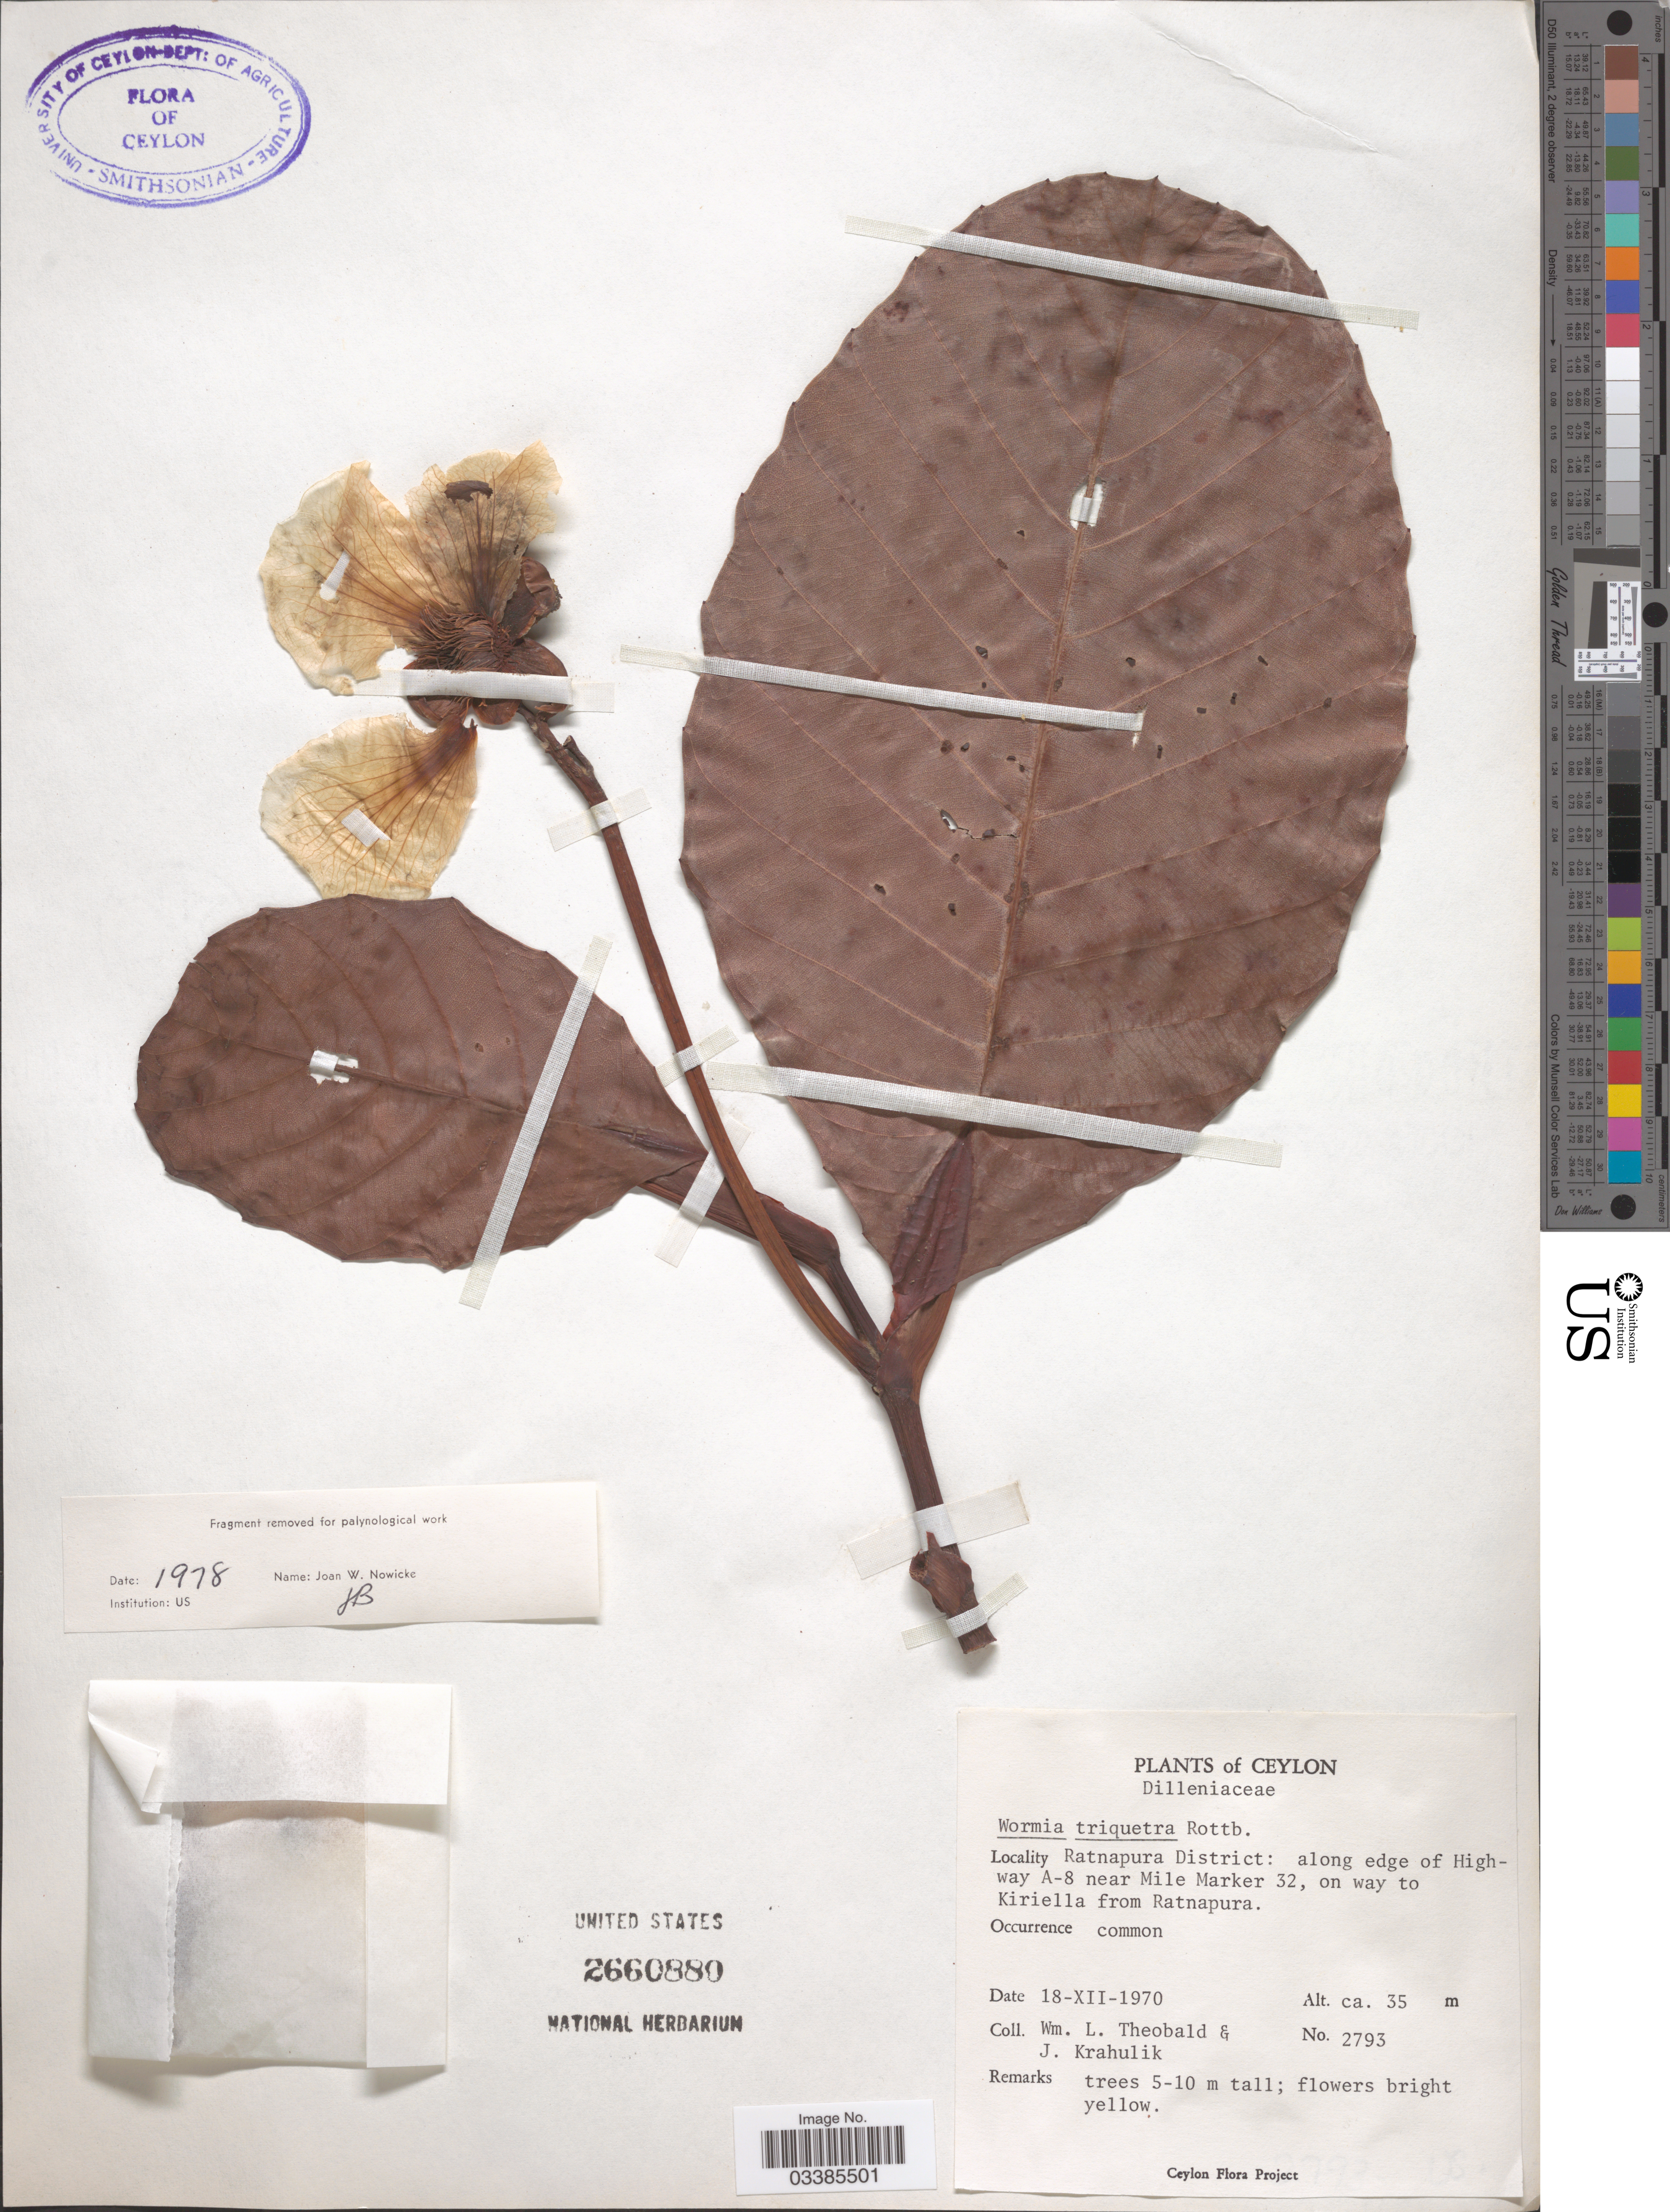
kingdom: Plantae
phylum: Tracheophyta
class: Magnoliopsida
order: Dilleniales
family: Dilleniaceae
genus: Dillenia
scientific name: Dillenia triquetra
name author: (Rottb.) Gilg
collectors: W. L. Theobald & J. Krahulik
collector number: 2793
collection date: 1970-12-18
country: Sri Lanka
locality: Ceylon. Ratnapura District: along edge of Highway A-8 near Mile Marker 32, on way to Kiriella from Ratnapura.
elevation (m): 35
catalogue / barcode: US 2660880